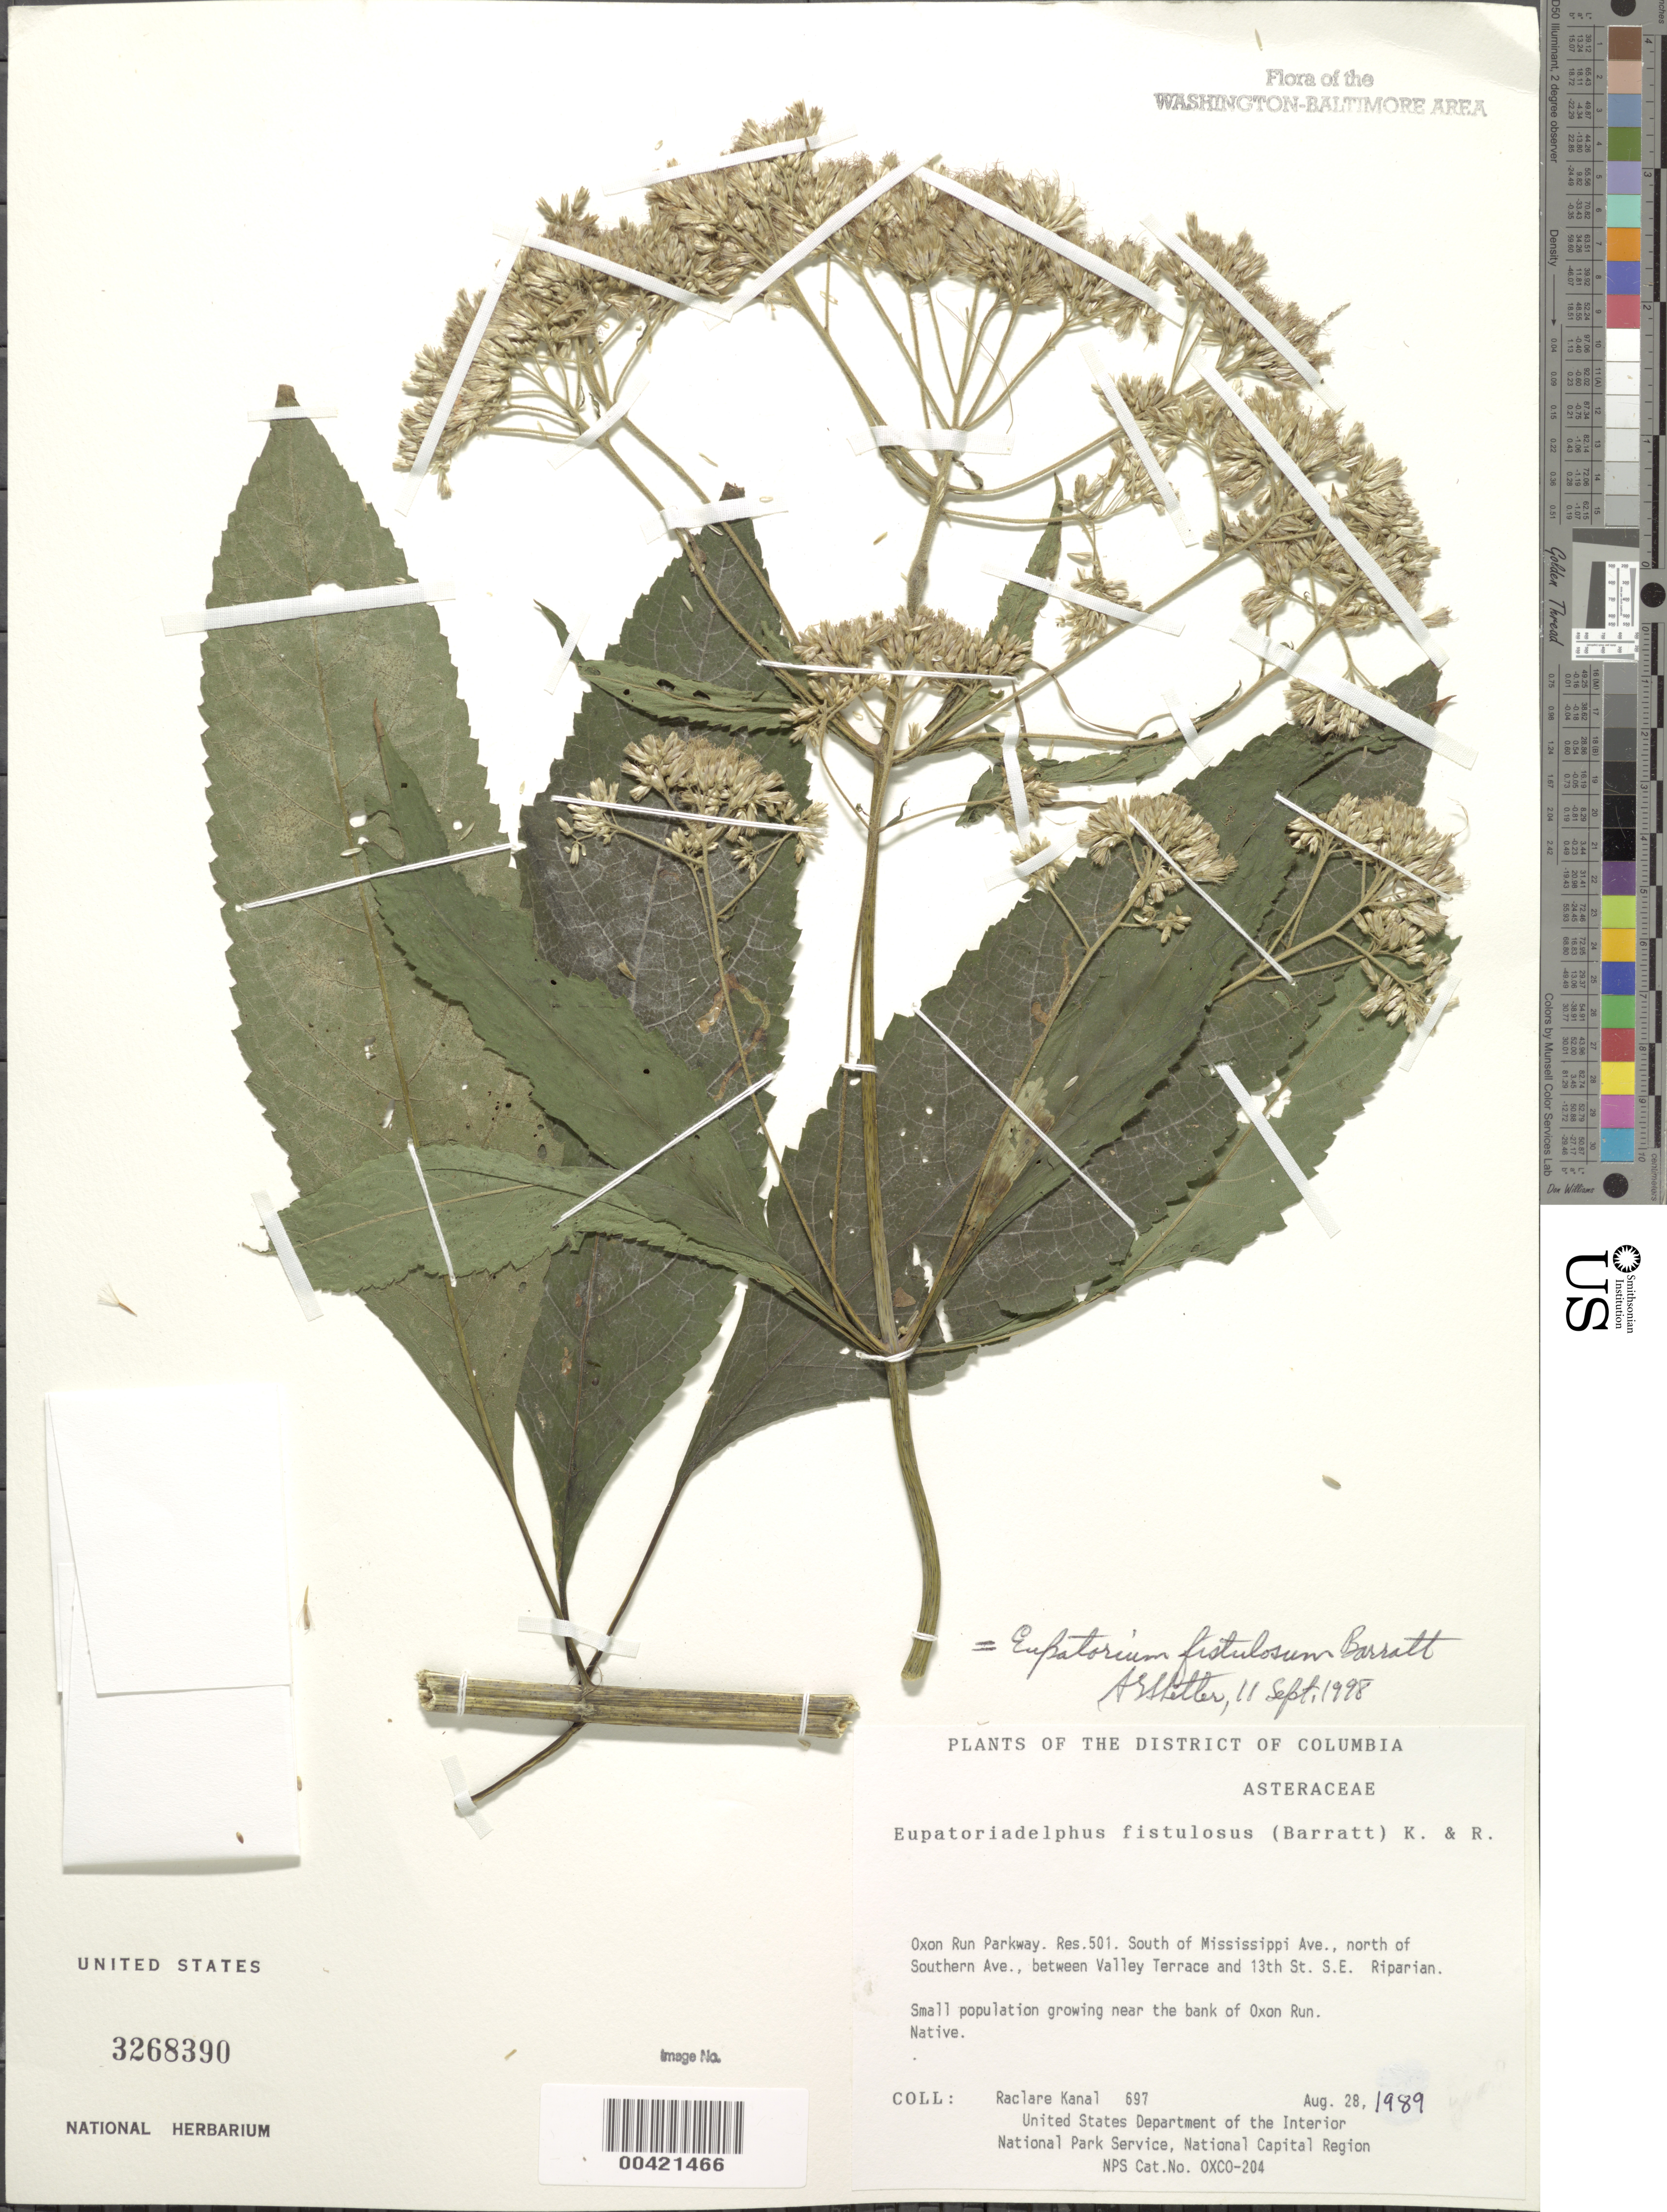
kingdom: Plantae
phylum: Tracheophyta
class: Magnoliopsida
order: Asterales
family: Asteraceae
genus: Eupatorium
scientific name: Eupatorium fistulosum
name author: Barratt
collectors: R. Kanal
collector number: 697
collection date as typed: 28 Aug 1989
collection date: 1989-08-28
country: United States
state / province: District of Columbia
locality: Oxon Run Parkway, Res 501, S of Mississippi Ave, N of Southern Ave, between Valley Terrace and 13th St SE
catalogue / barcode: US 3268390